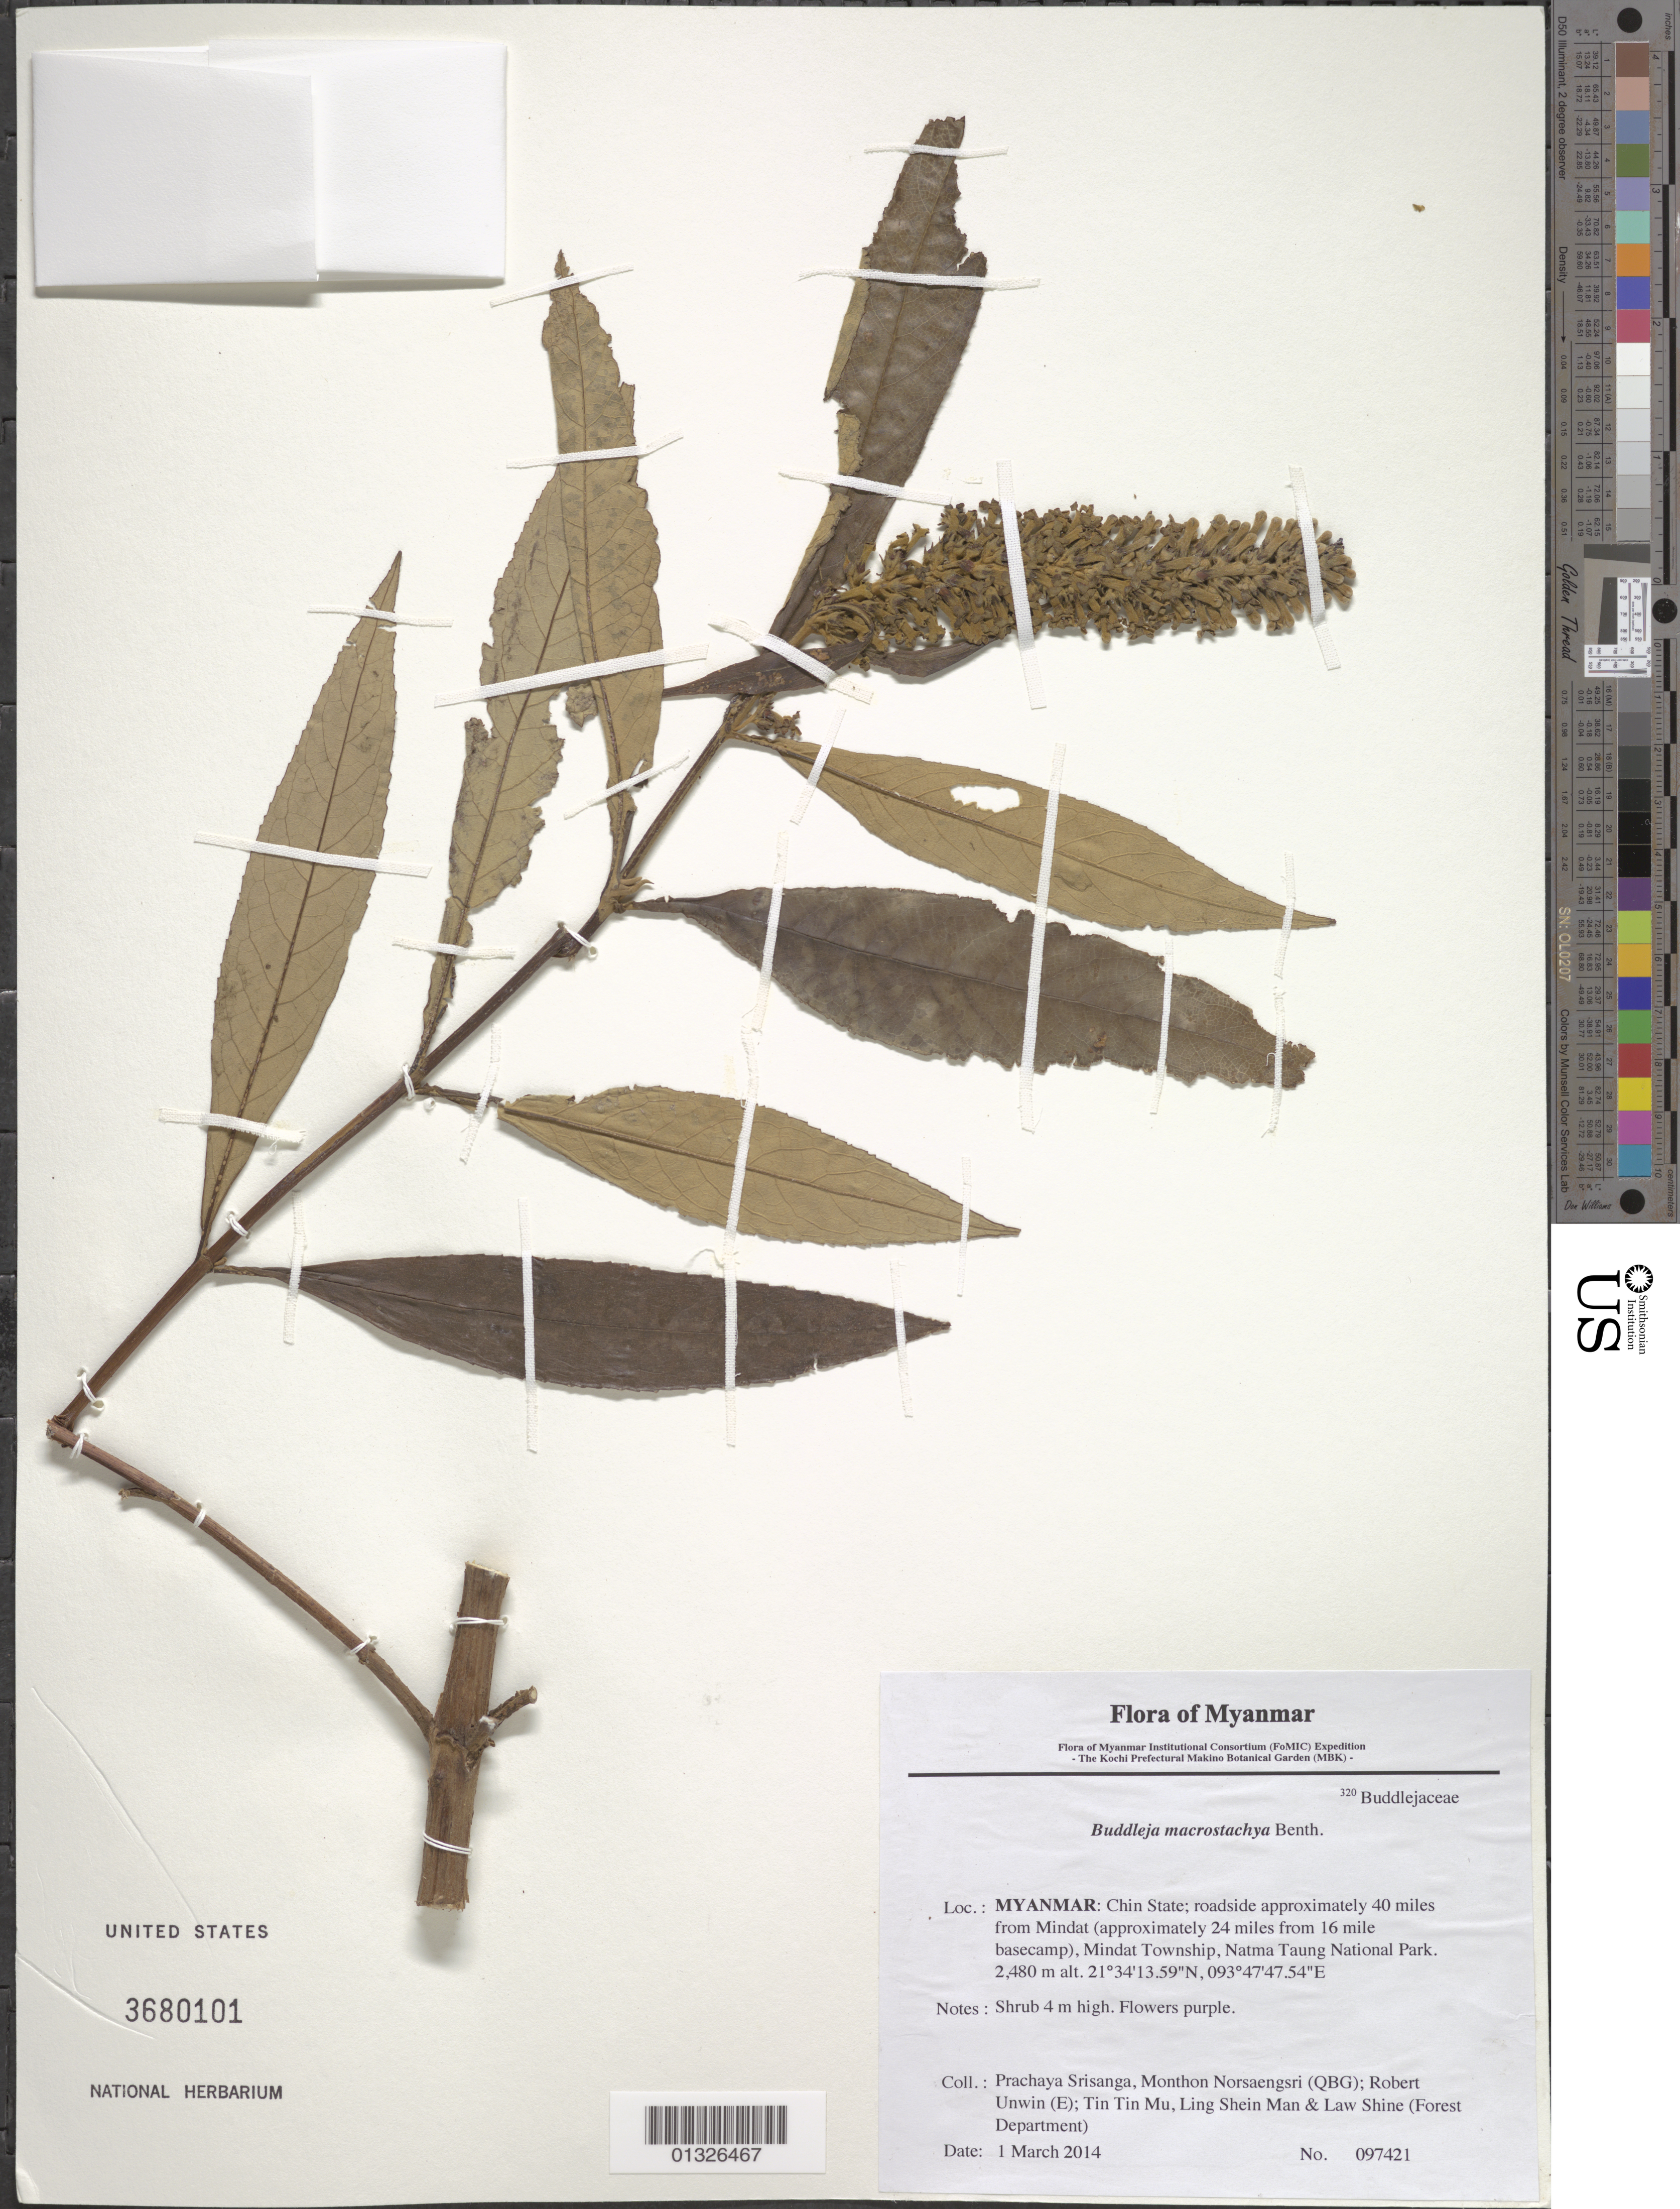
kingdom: Plantae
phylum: Tracheophyta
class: Magnoliopsida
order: Lamiales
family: Scrophulariaceae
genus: Buddleja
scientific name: Buddleja macrostachya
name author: Benth.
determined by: Fujikawa, Kazumi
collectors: P. Srisanga, M. Norsaengsri, R. Unwin, Tin Tin Mu, Ling Shein Man & L. Shine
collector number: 97421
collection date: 2014-03-01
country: Myanmar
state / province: Chin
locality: Roadside approximately 40 miles from Mindat (approximately 24 miles from 16 mile basecamp), Mindat Township, Natma Taung National Park.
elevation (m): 2480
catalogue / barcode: US 3680101